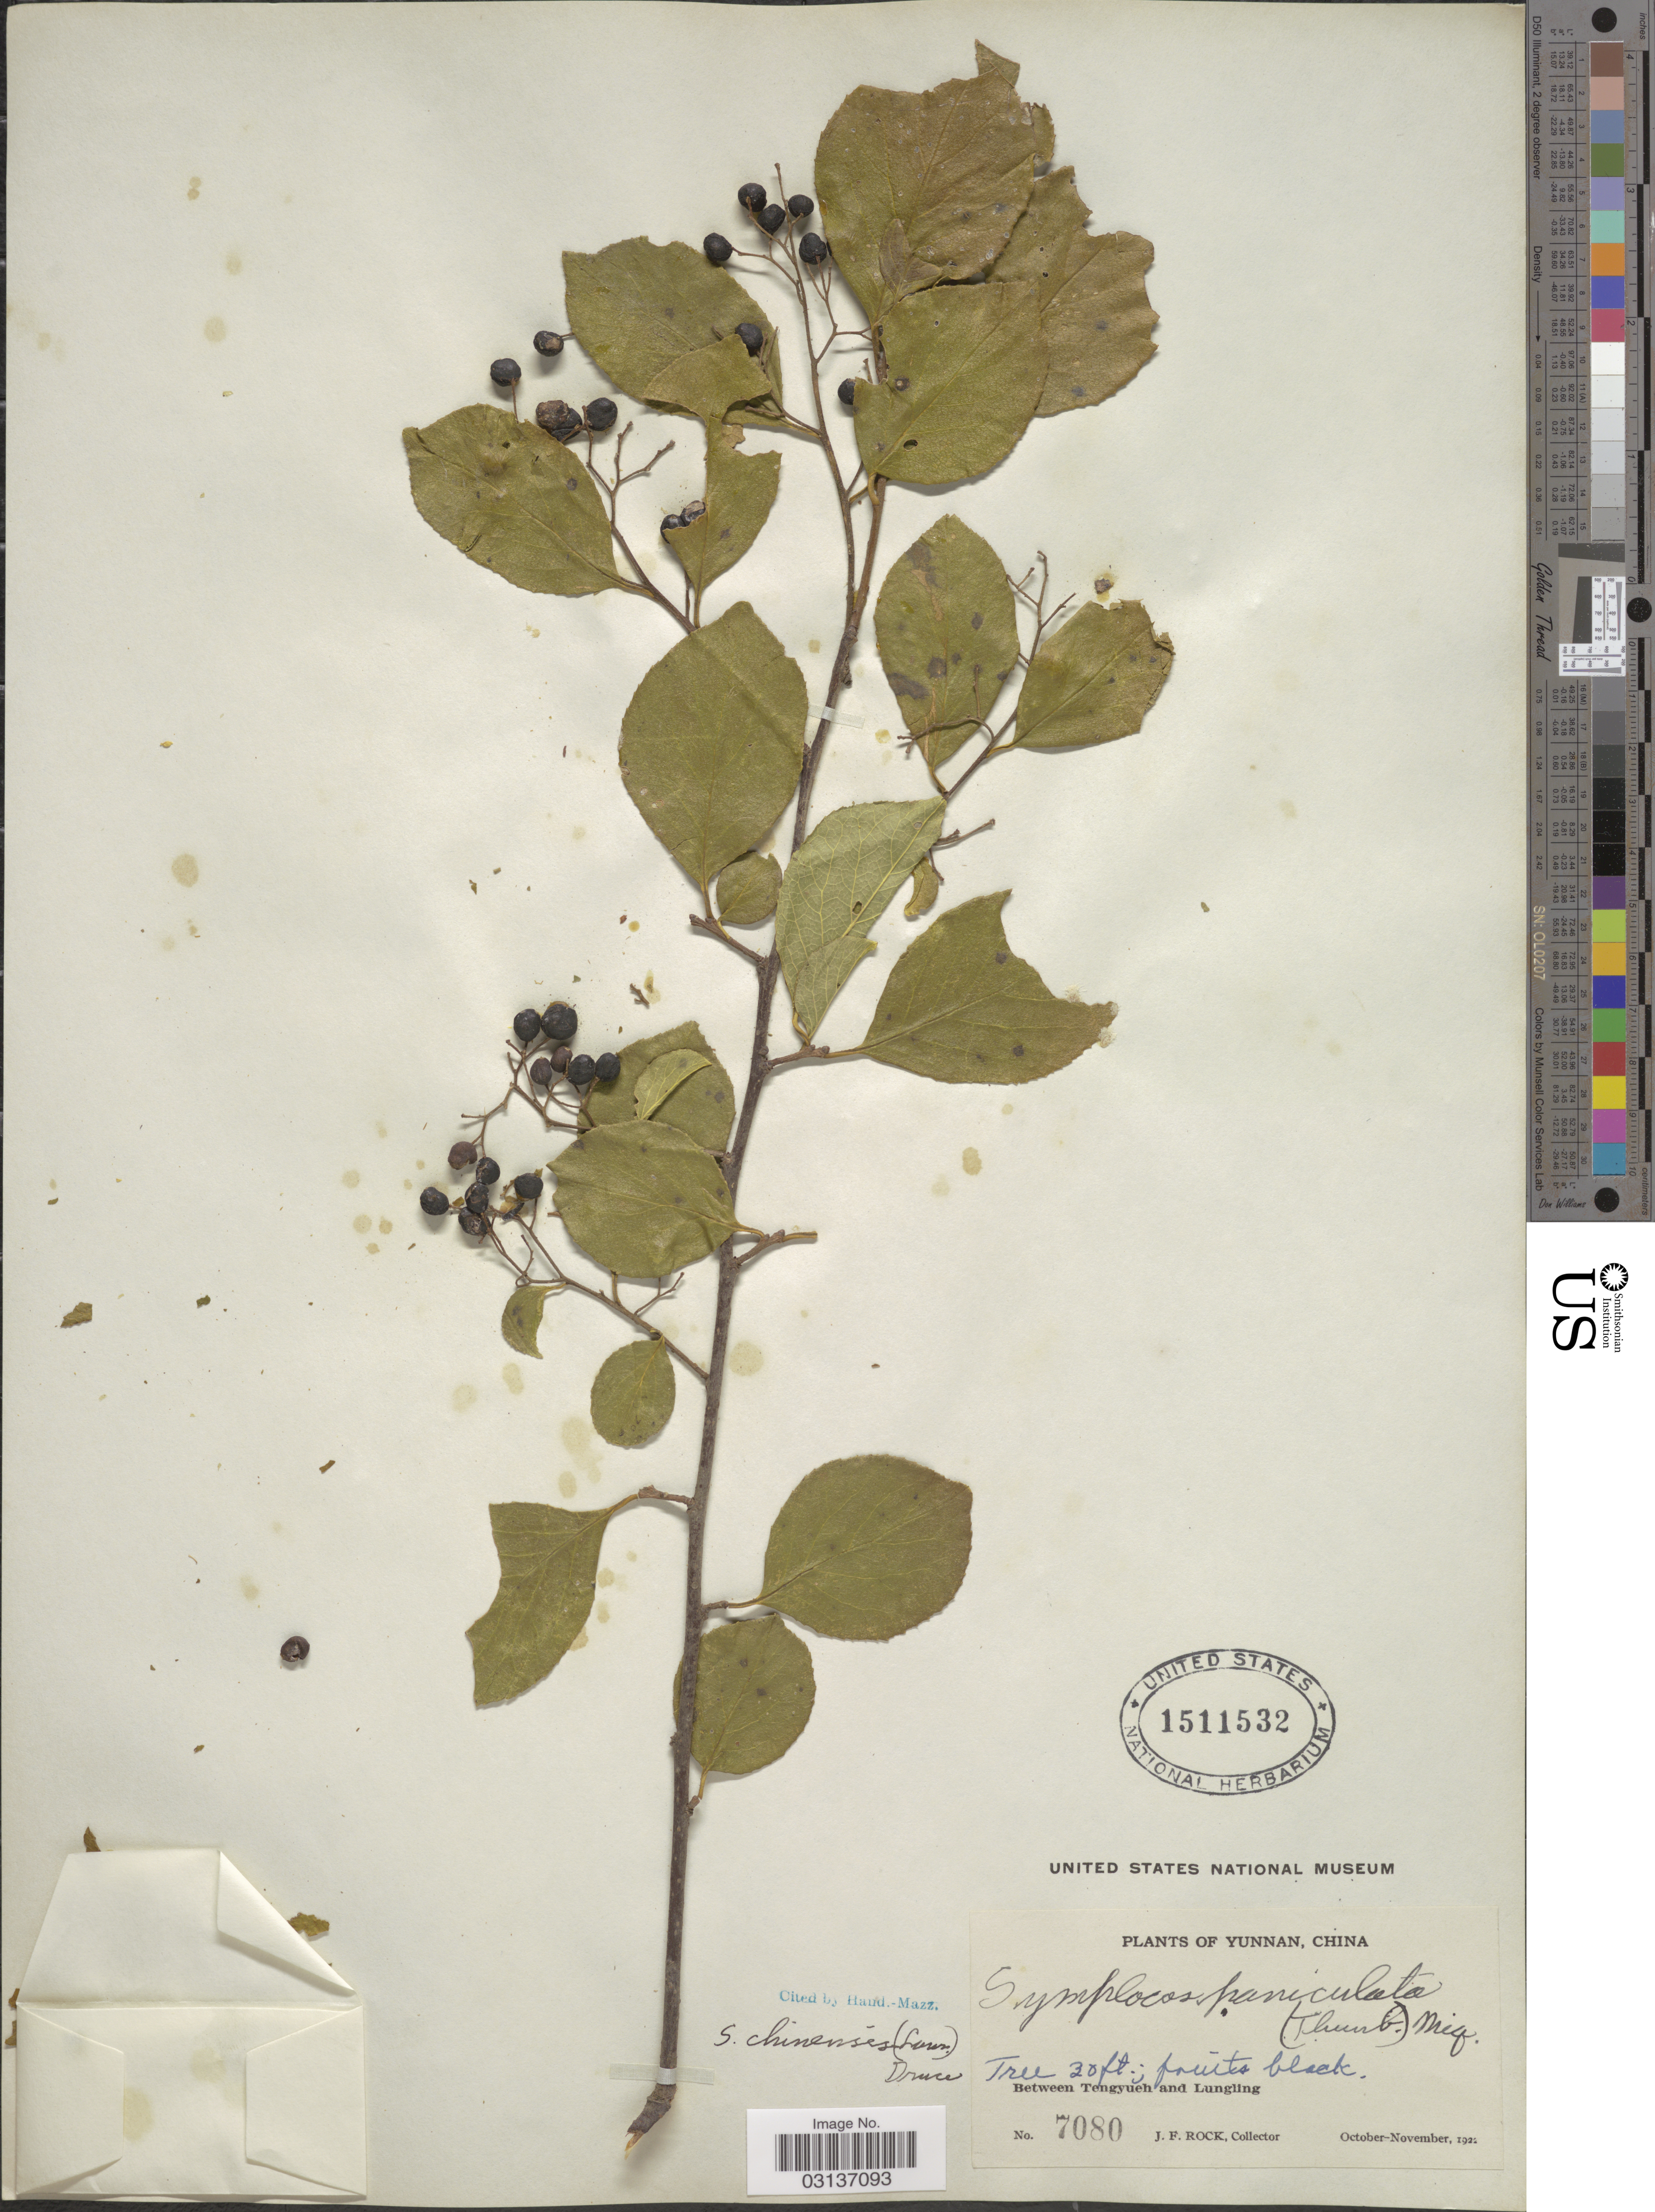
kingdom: Plantae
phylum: Tracheophyta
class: Magnoliopsida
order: Ericales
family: Symplocaceae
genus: Symplocos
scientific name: Symplocos paniculata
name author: Miq.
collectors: J. Rock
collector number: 7080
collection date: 1922-10/1922-11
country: China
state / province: Yunnan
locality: Between Tengyueh and Lungling.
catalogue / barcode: US 1511532